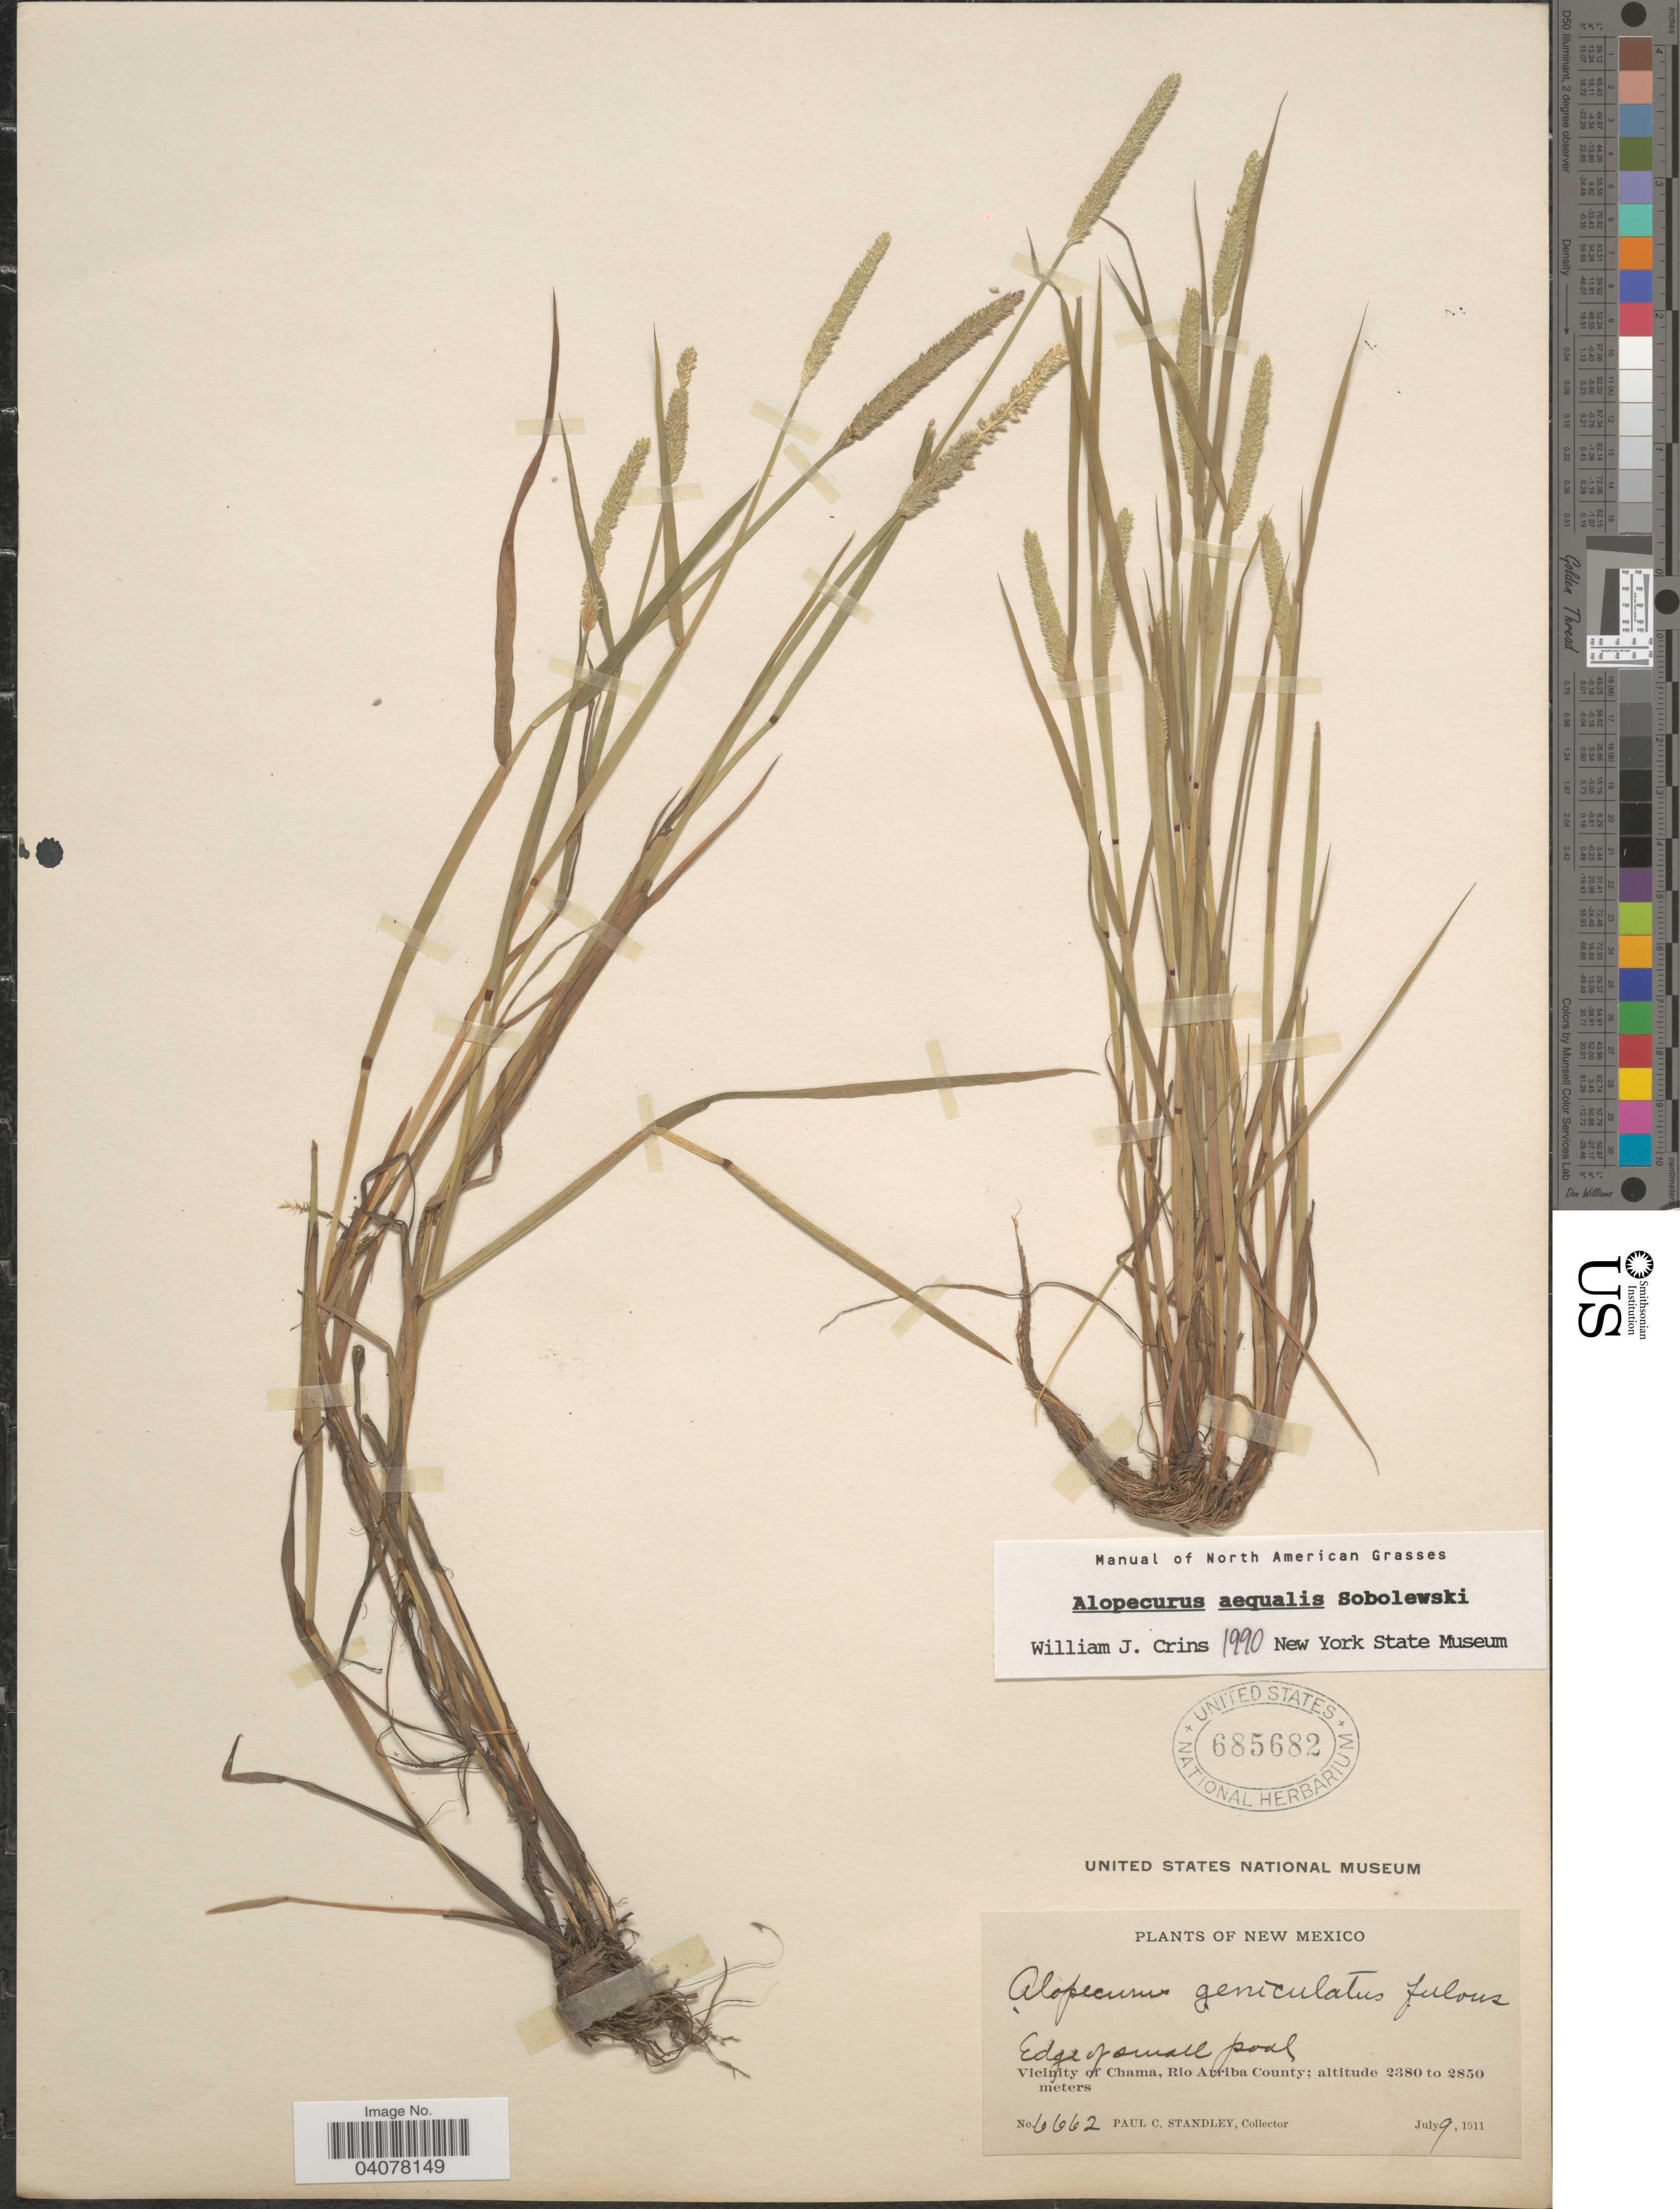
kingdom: Plantae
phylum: Tracheophyta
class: Liliopsida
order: Poales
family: Poaceae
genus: Alopecurus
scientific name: Alopecurus aequalis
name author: Sobol.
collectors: P. C. Standley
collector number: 6662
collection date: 1911-07-09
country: United States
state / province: New Mexico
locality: Edge of small pool. Vicinity of Chama, Rio Arriba County.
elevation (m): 2380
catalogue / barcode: US 685682